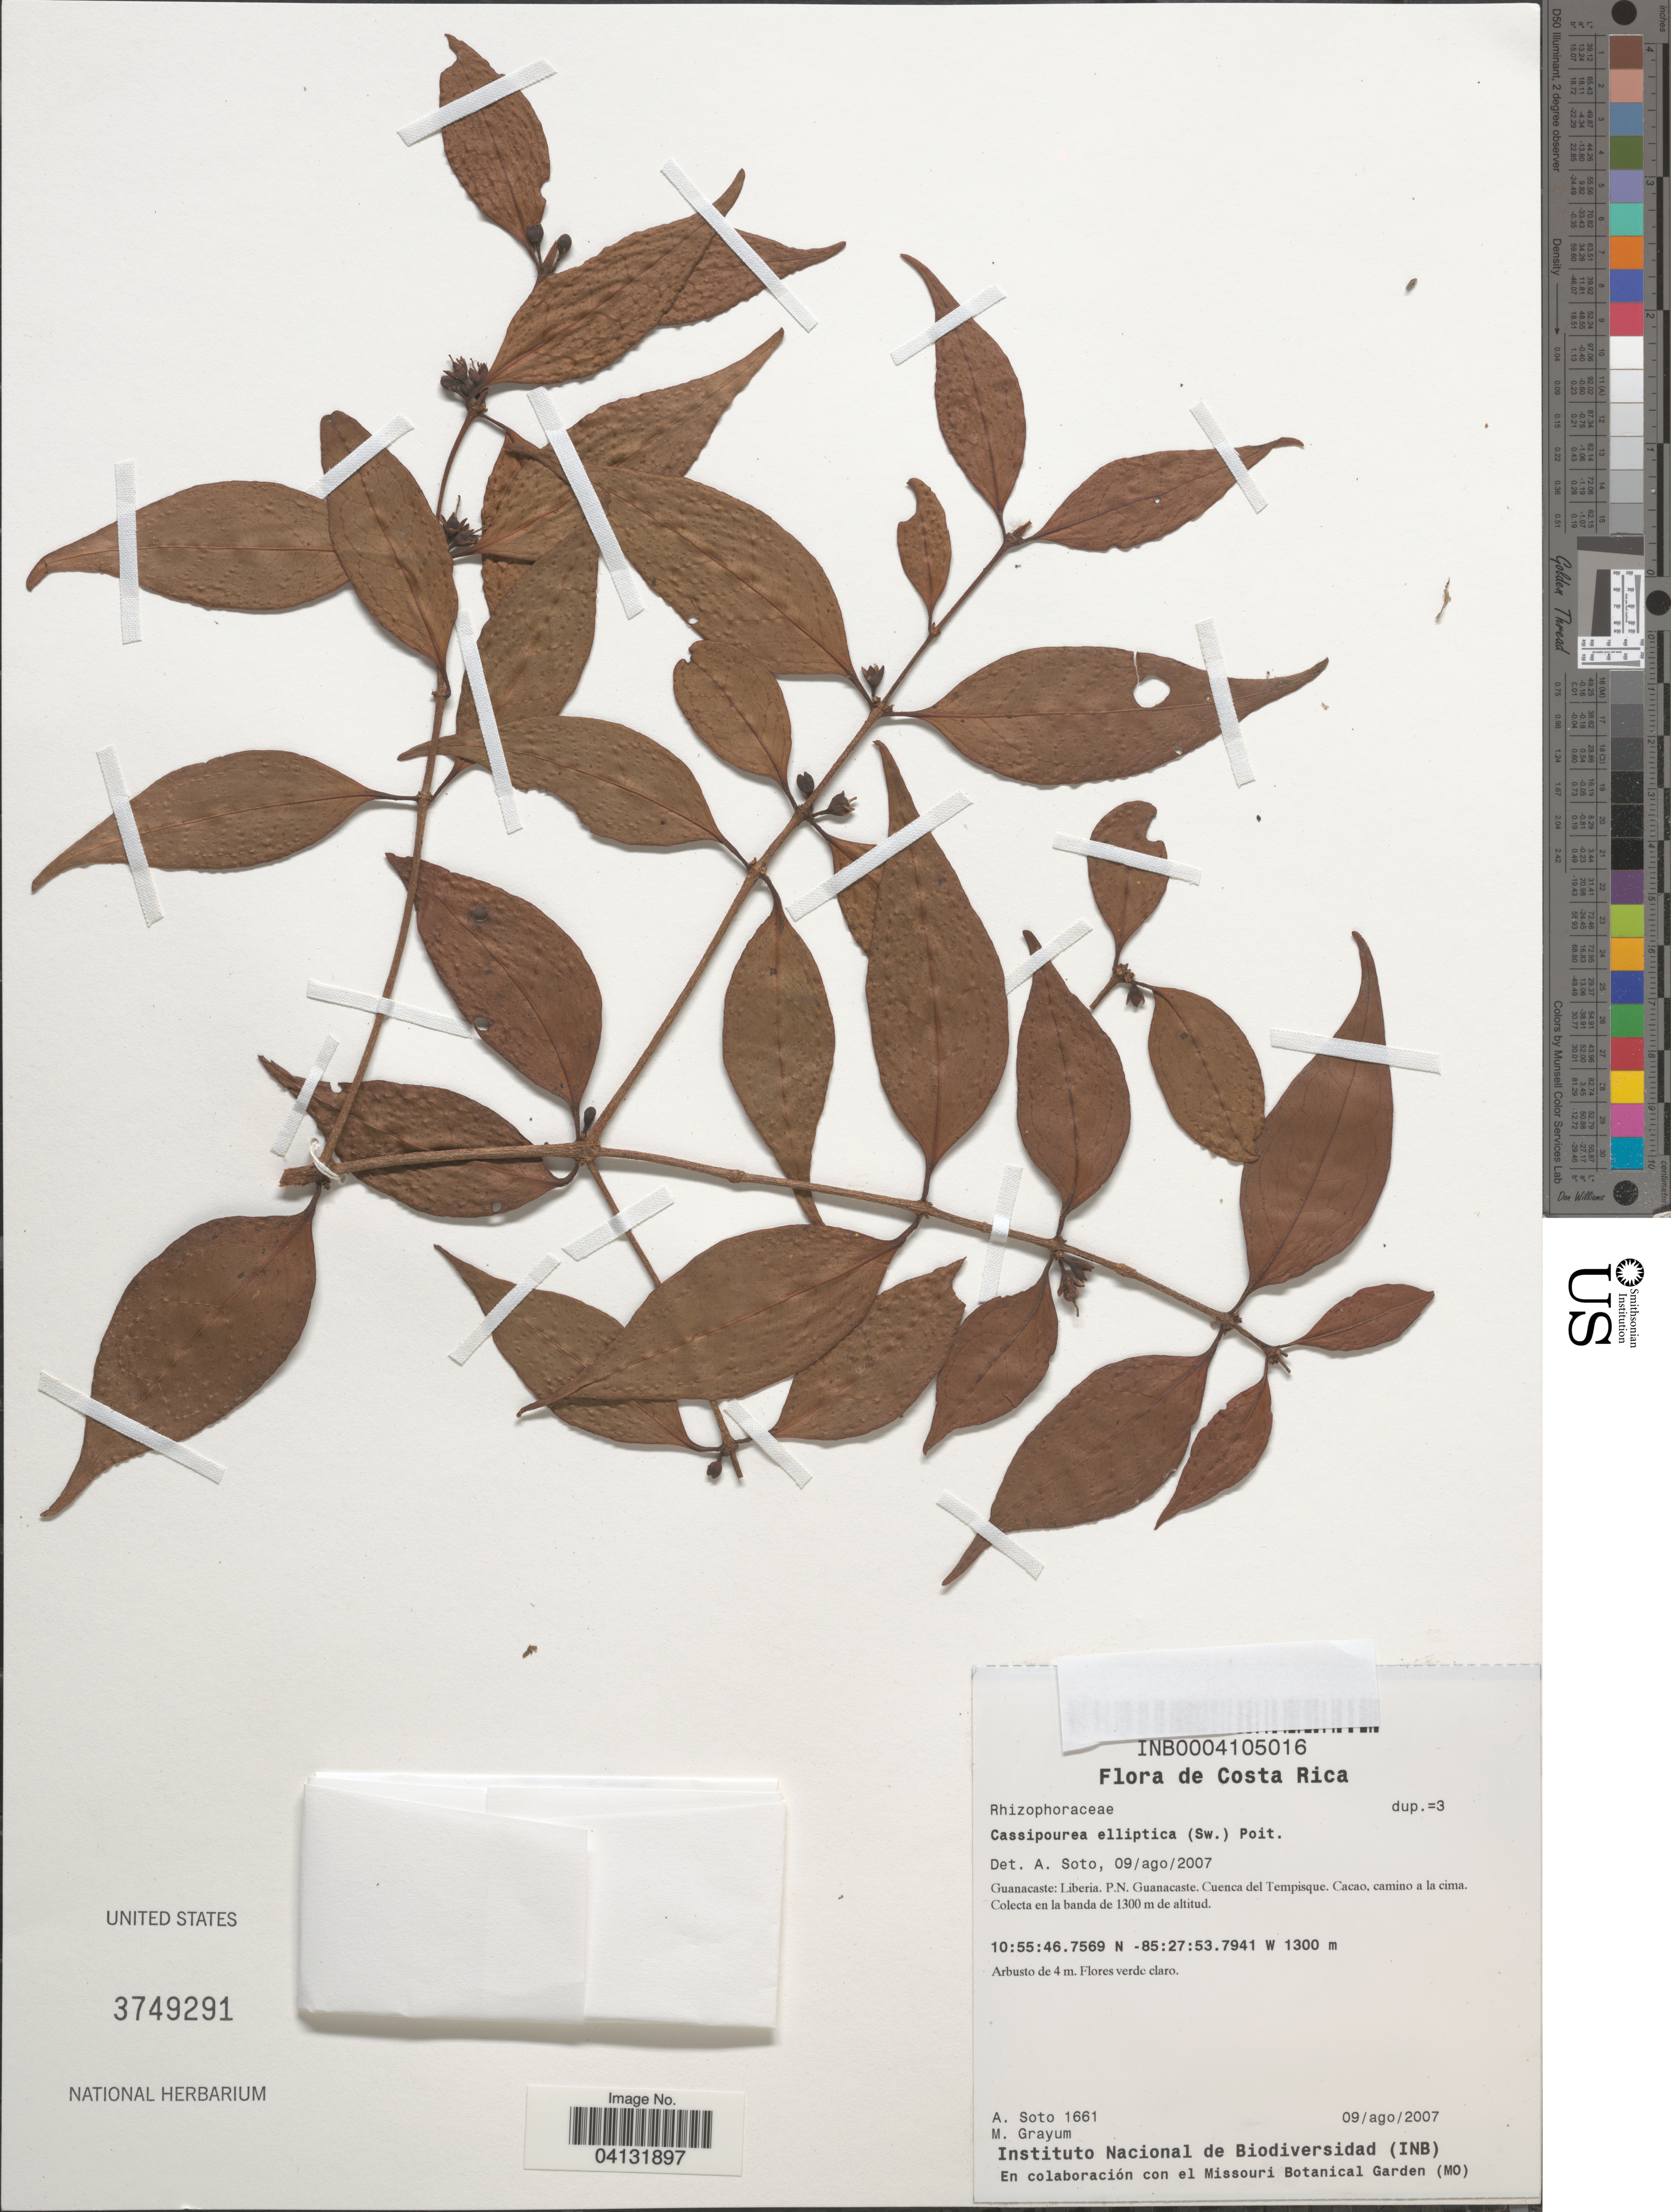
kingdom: Plantae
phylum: Tracheophyta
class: Magnoliopsida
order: Malpighiales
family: Rhizophoraceae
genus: Cassipourea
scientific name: Cassipourea elliptica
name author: (Sw.) Poir.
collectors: A. Soto & M. H. Grayum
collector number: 1661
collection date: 2007-08-09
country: Costa Rica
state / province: Guanacaste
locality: Liberia. P.N. Guanacaste. Cuenca del Tempisque. Cacao, camino a la cima.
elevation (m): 1300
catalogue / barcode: US 3749291